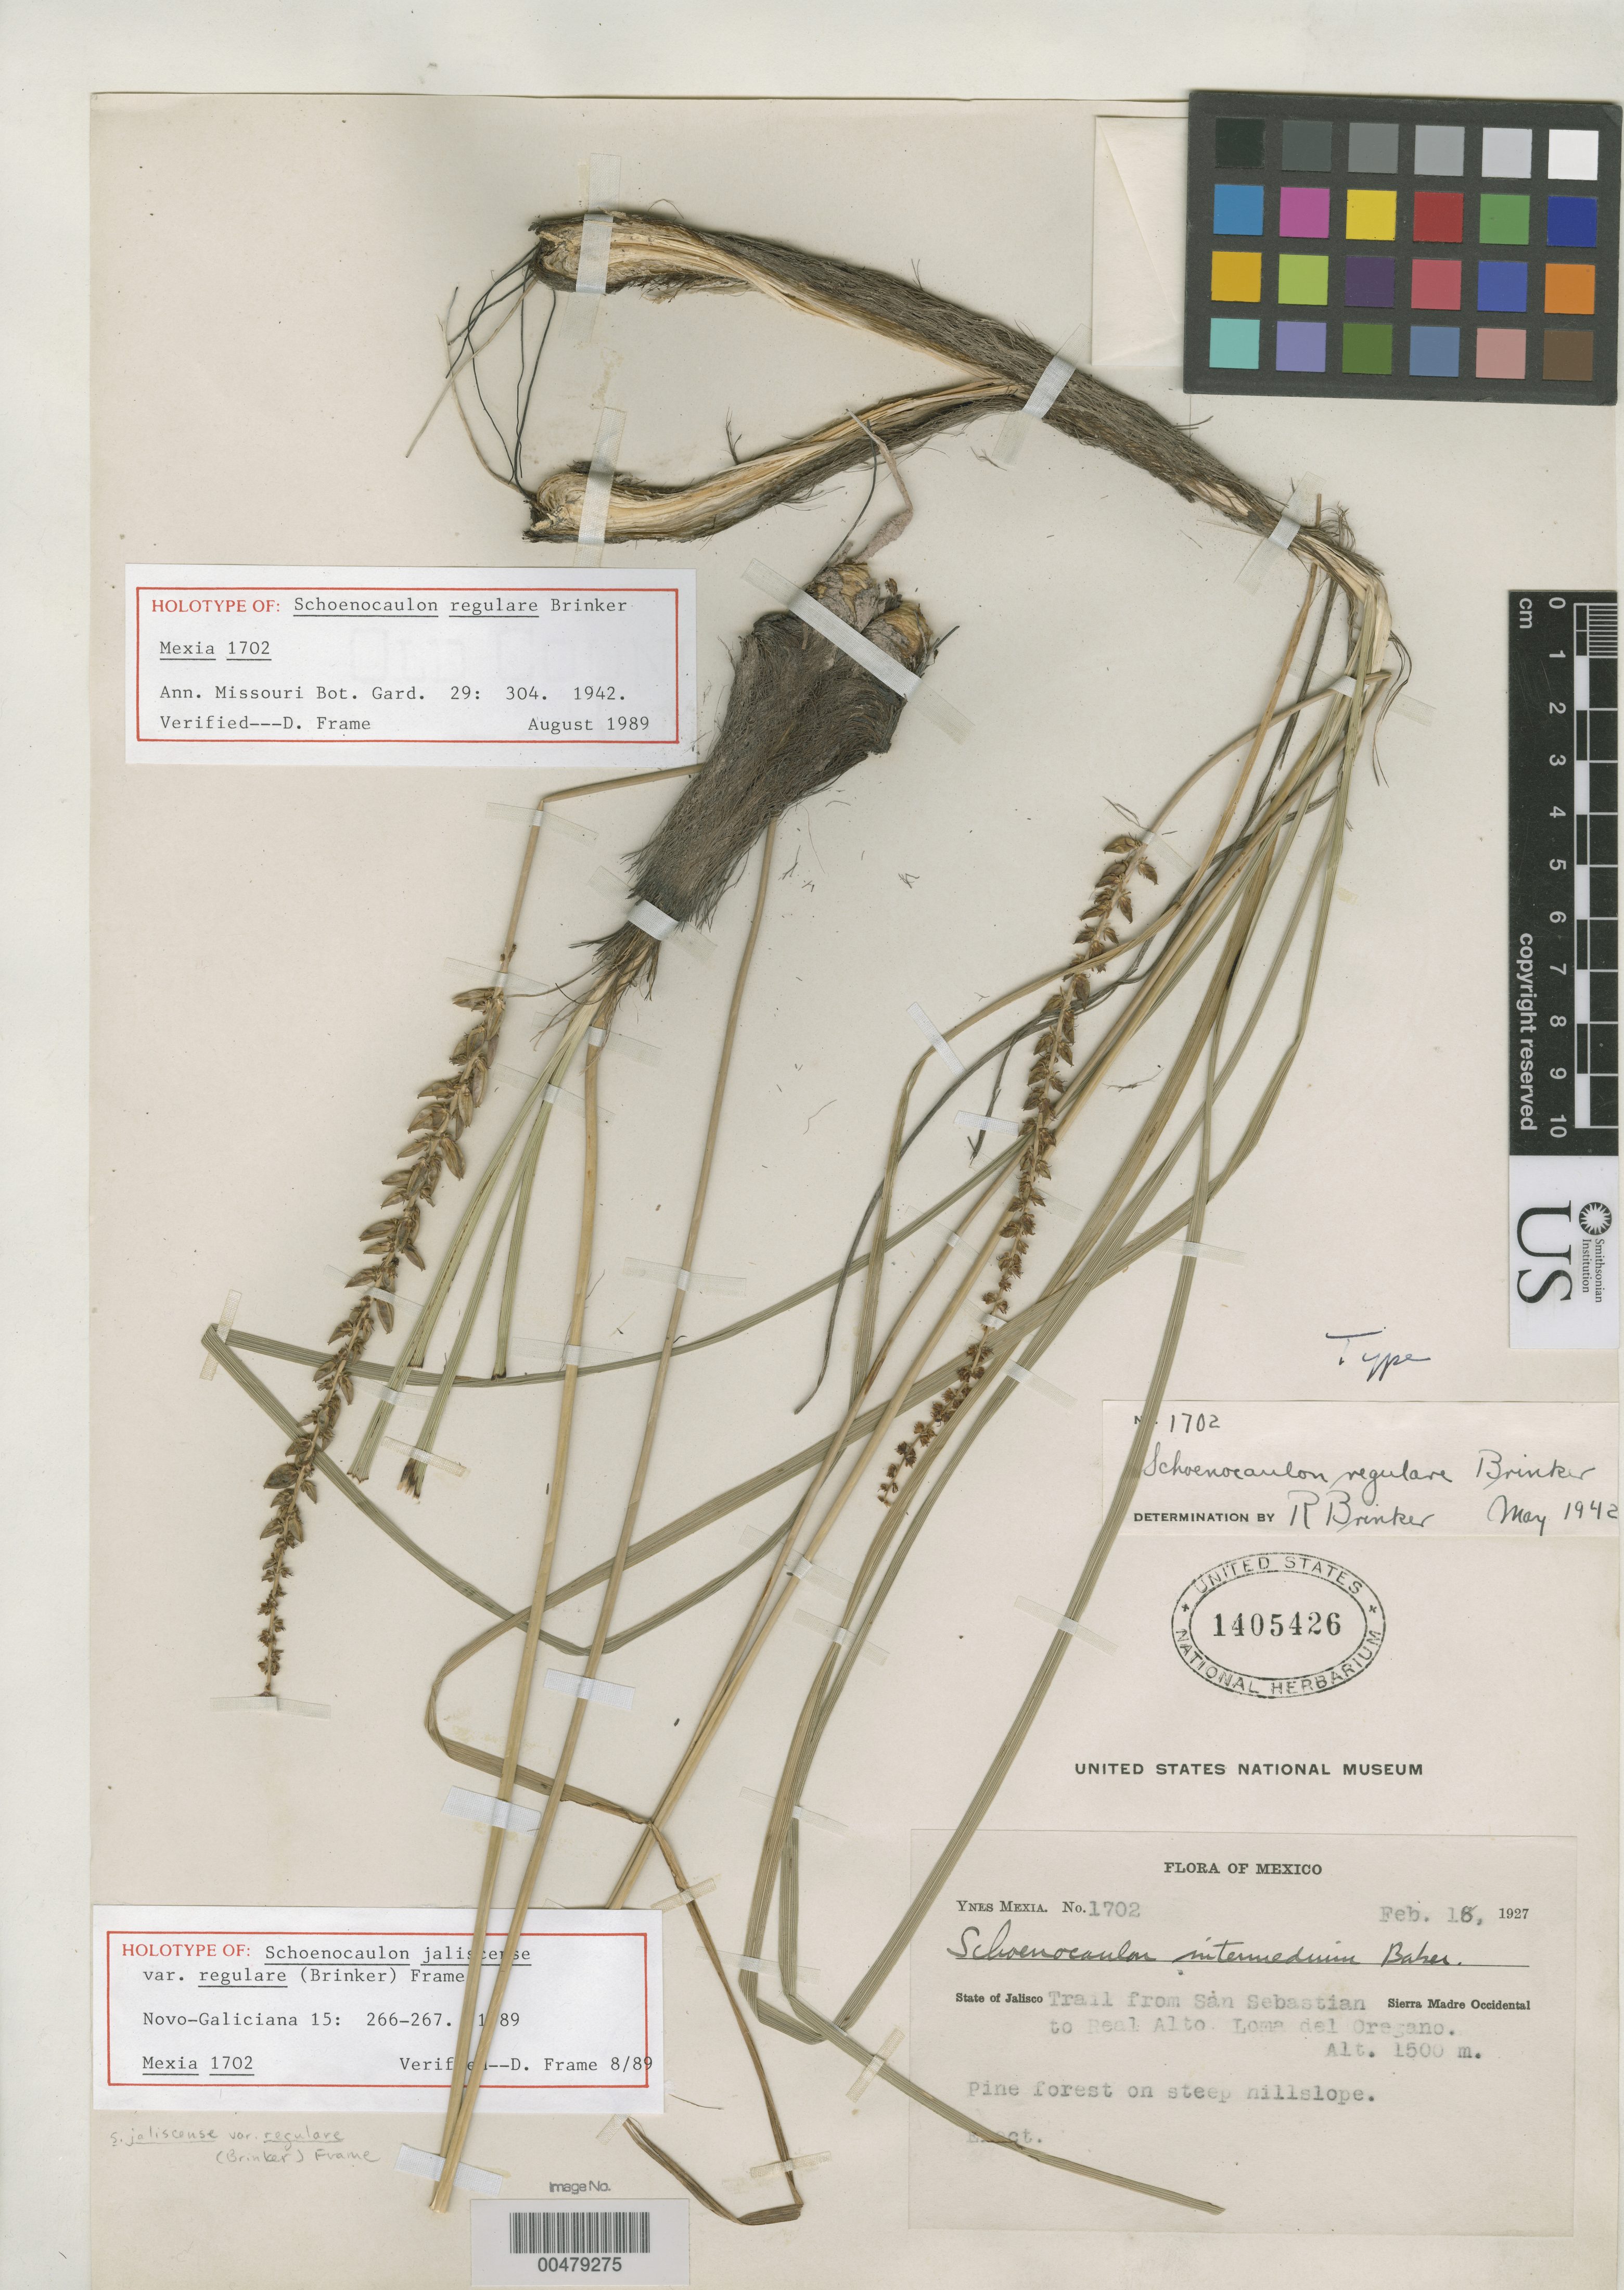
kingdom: Plantae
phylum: Tracheophyta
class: Liliopsida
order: Liliales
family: Melanthiaceae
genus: Schoenocaulon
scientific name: Schoenocaulon regulare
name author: Brinker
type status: Holotype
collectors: Y. Mexia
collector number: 1702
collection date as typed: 18 Feb 1927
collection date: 1927-02-18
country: Mexico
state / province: Jalisco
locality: Sierra Madre Occidental, trail from San Sebastion to Real Alto, Loma del Oregano.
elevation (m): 1500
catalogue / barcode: US 1405426